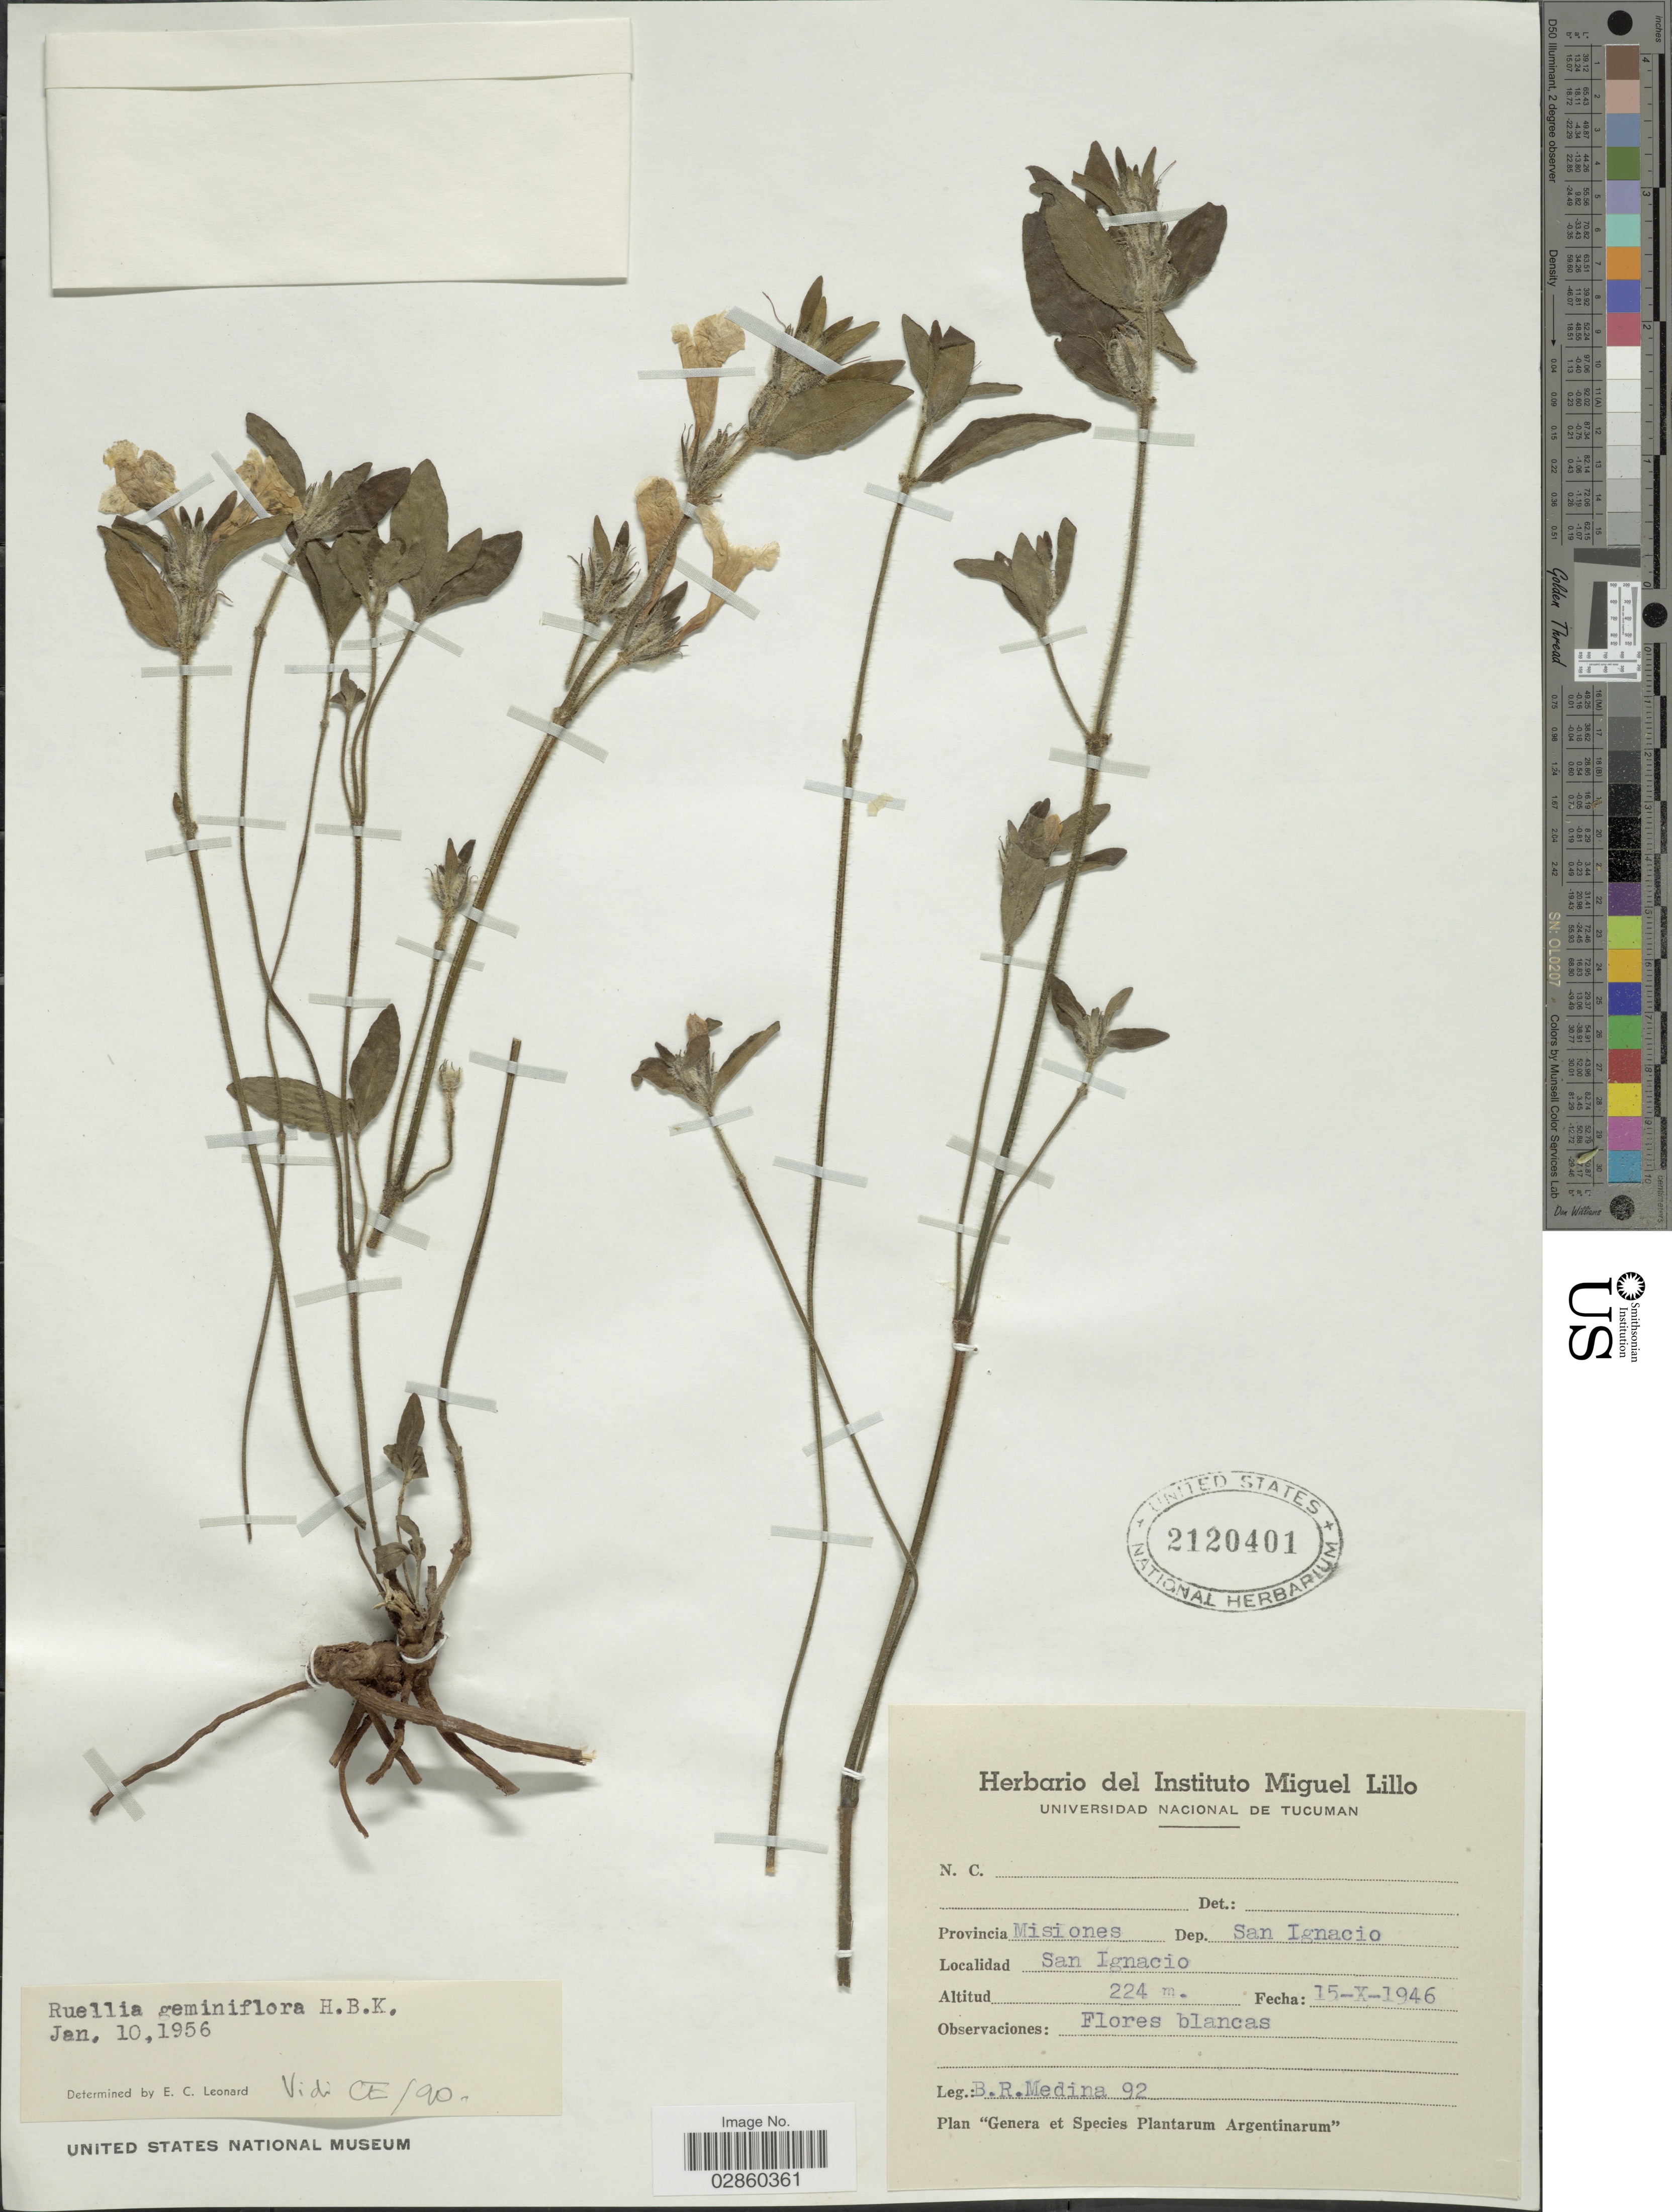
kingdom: Plantae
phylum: Tracheophyta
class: Magnoliopsida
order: Lamiales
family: Acanthaceae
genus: Ruellia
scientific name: Ruellia geminiflora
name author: Kunth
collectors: B. Medina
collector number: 92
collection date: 1946-10-15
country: Argentina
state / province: Misiones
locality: Provincia Misiones. Dep. San Ignacio. San Ignacio.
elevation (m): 224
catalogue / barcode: US 2120401